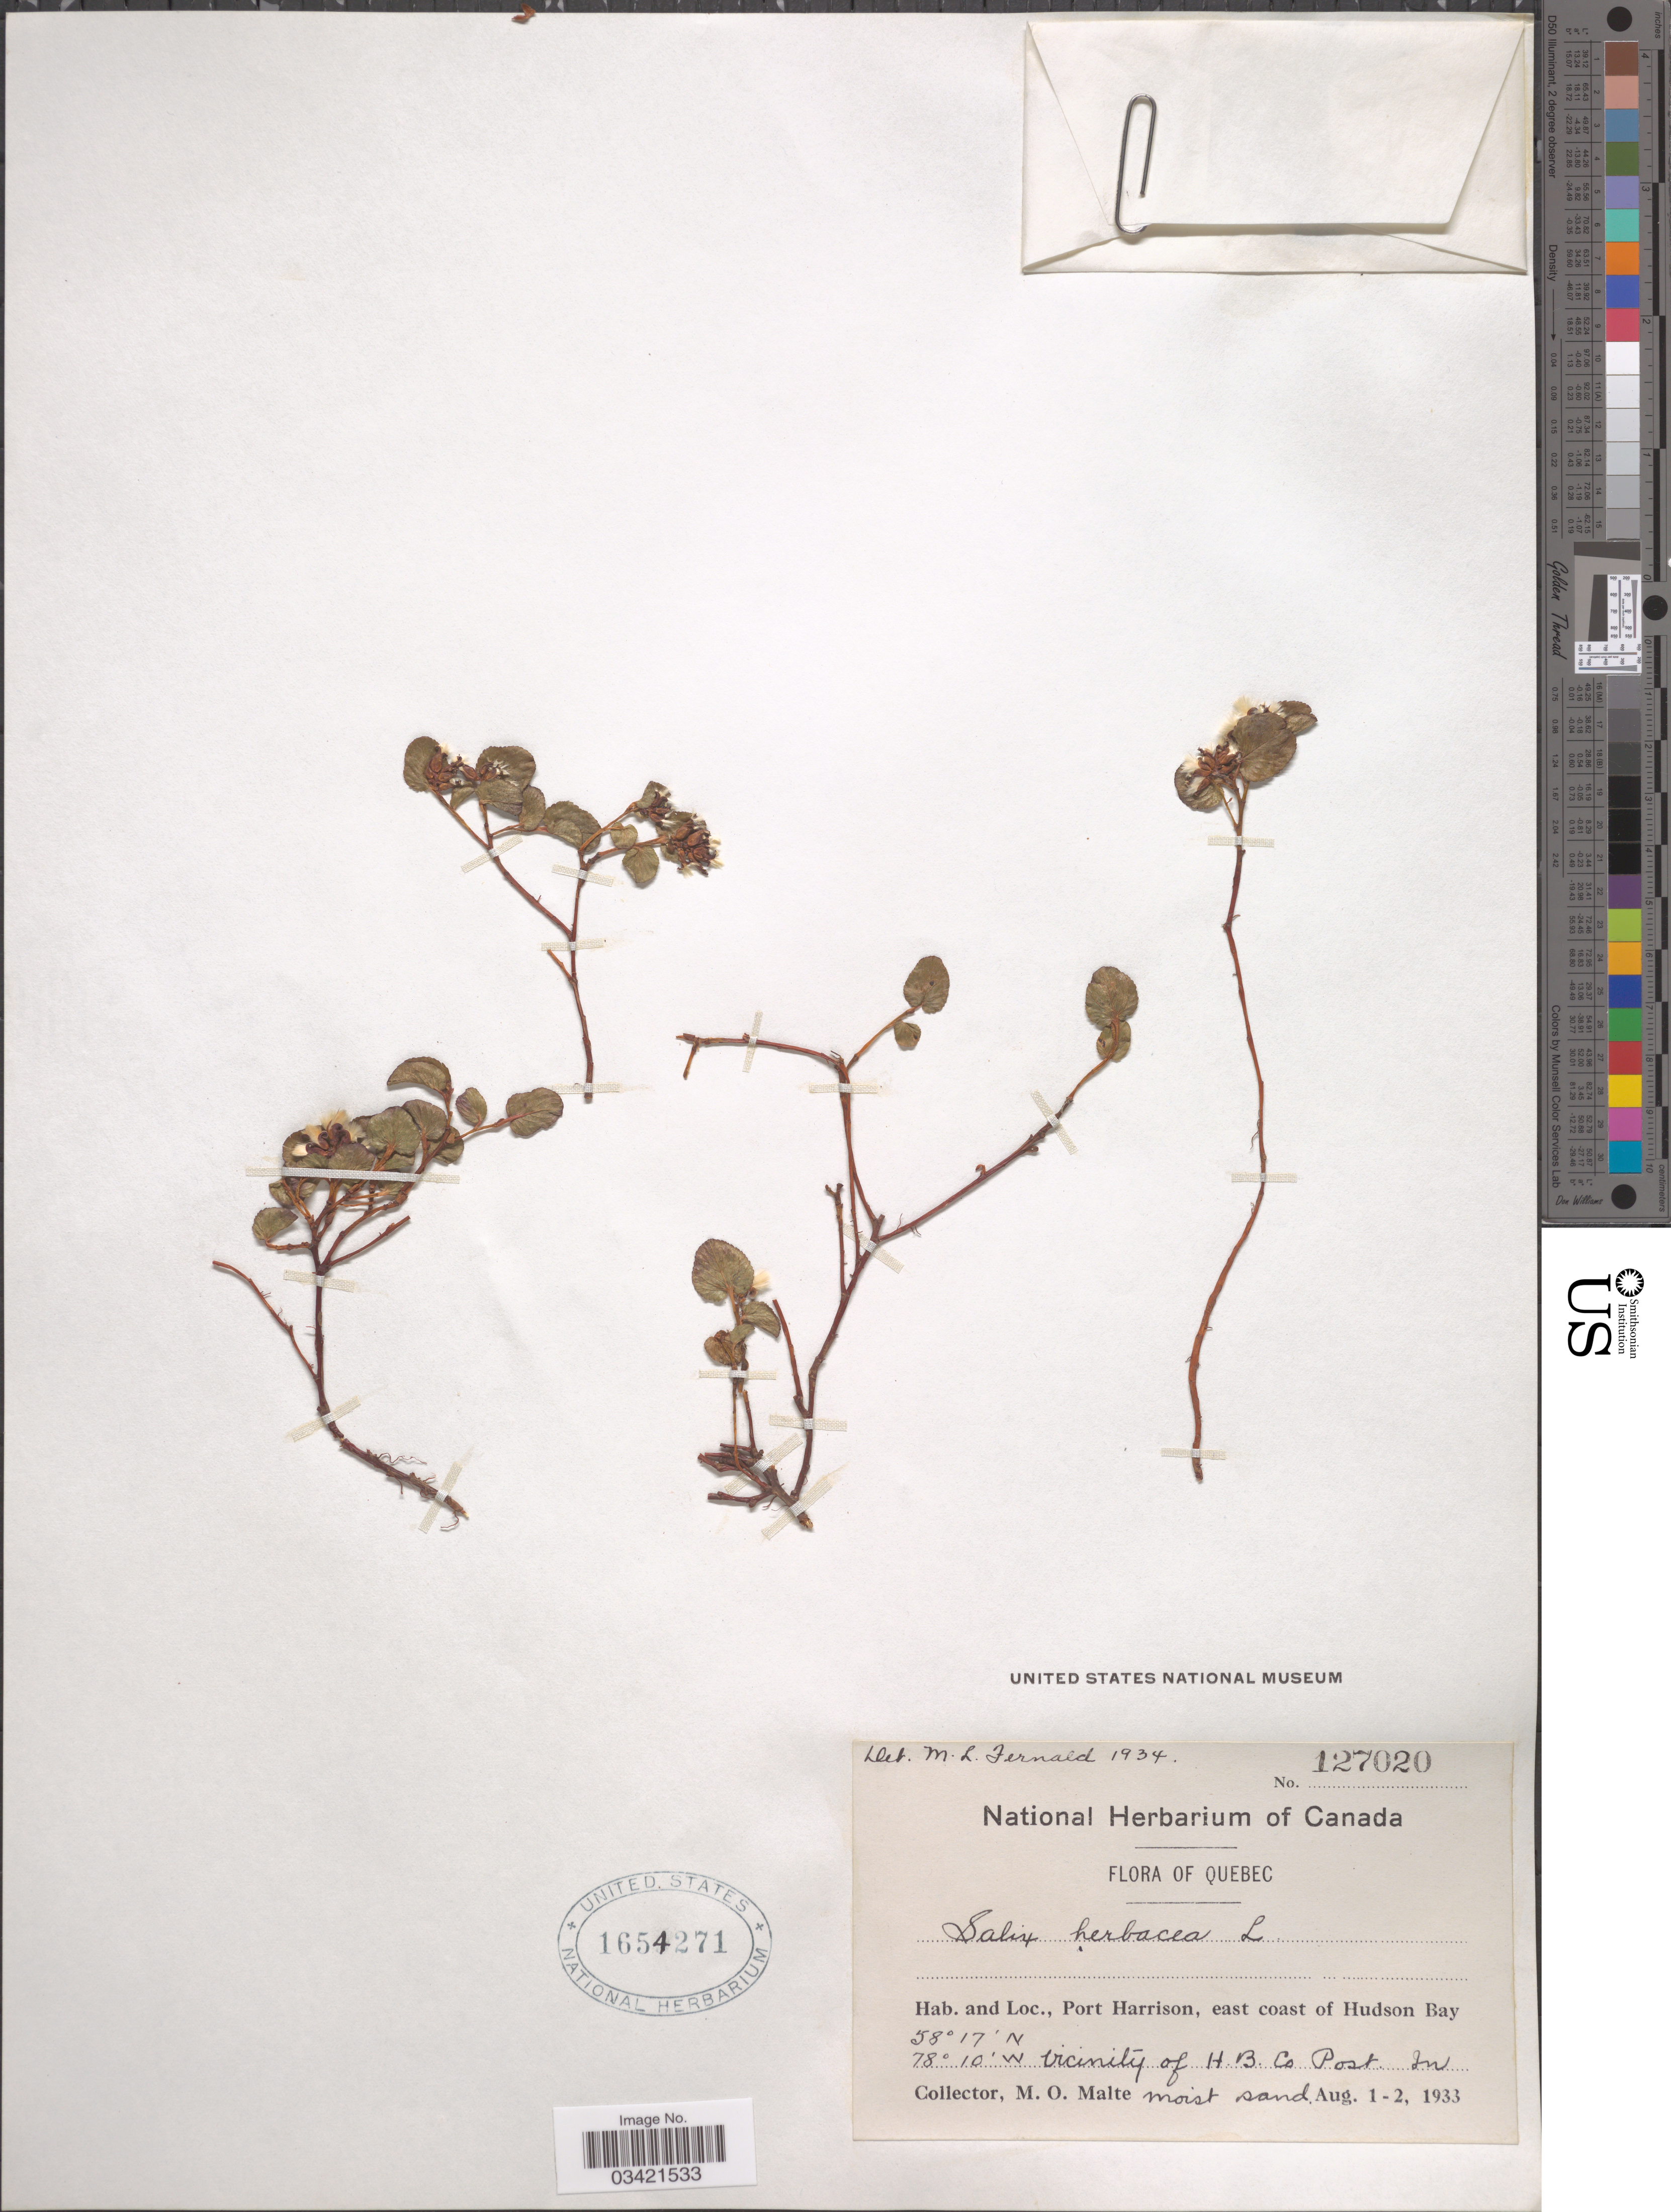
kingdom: Plantae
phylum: Tracheophyta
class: Magnoliopsida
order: Malpighiales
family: Salicaceae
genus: Salix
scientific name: Salix herbacea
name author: L.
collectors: M. O. Malte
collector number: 127020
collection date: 1933-08-01/1933-08-02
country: Canada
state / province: Quebec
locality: Port Harrison, east coast of Hudson Bay. Vicinity of H.B. Co Post.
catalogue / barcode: US 1654271